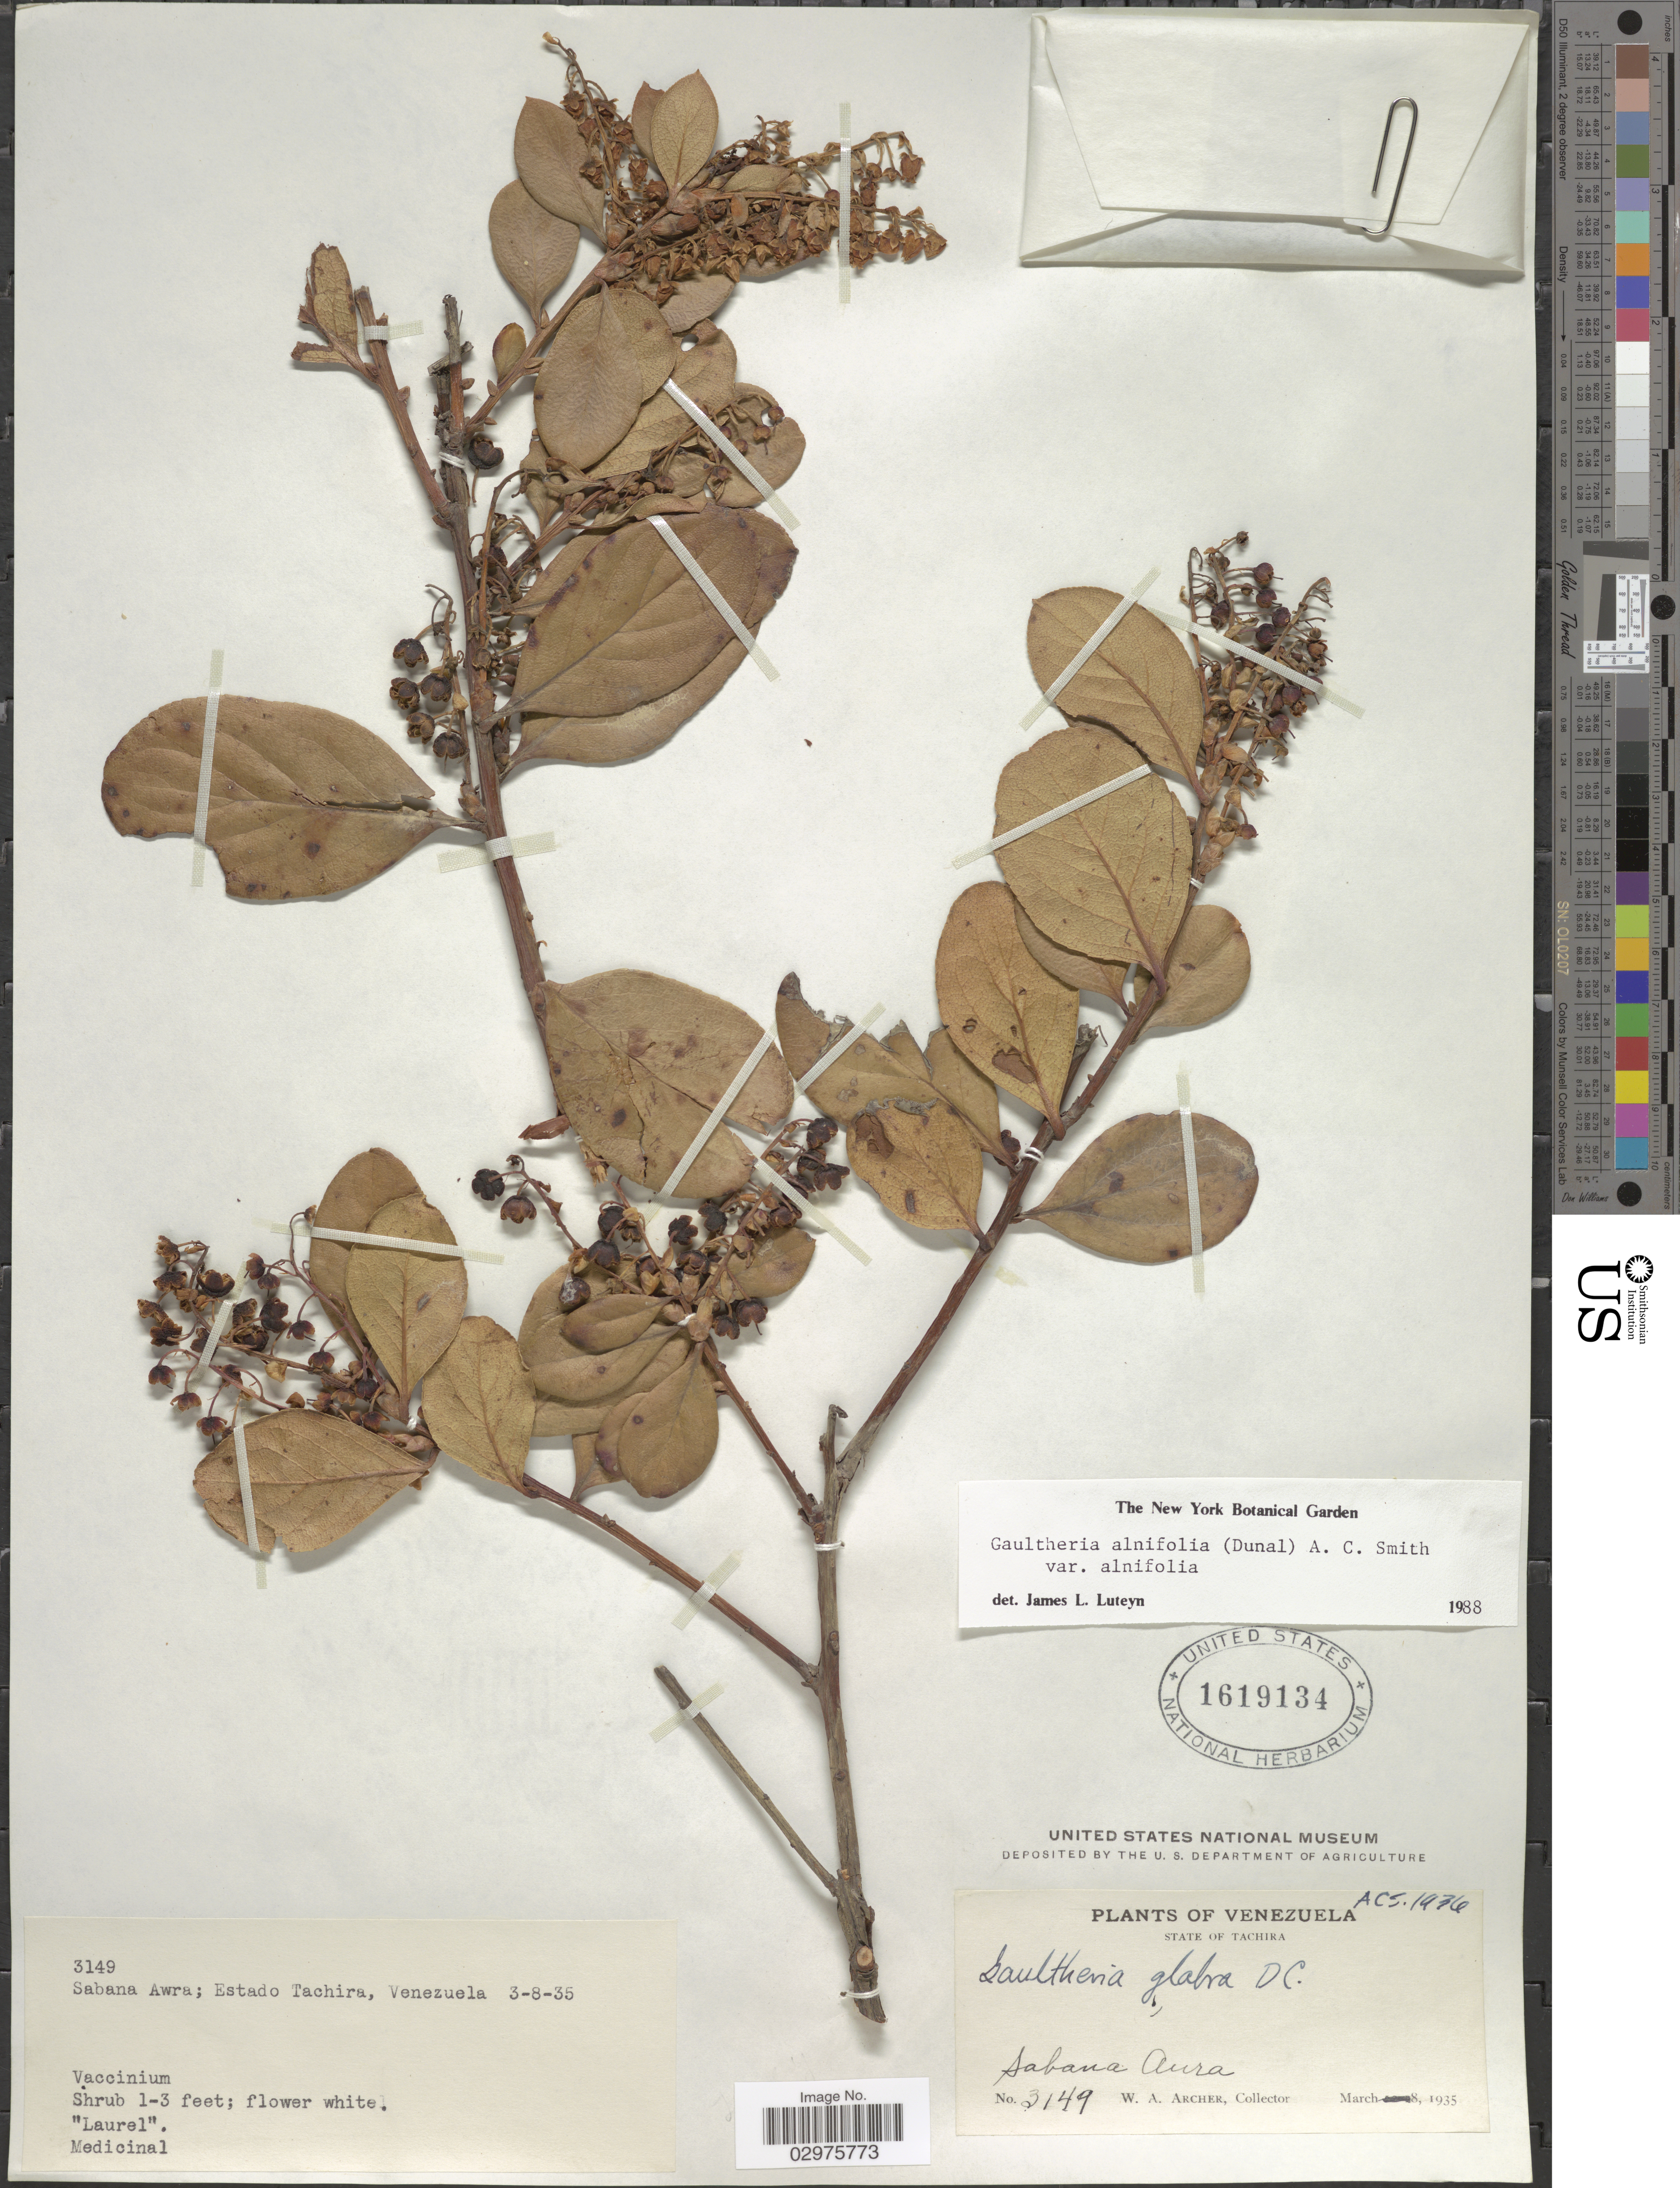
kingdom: Plantae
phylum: Tracheophyta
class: Magnoliopsida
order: Ericales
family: Ericaceae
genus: Gaultheria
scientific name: Gaultheria alnifolia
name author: (Dunal) A.C. Sm.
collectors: W. Archer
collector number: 3149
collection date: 1935-03-08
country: Venezuela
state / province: Tachira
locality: Sabana Awra.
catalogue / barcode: US 1619134